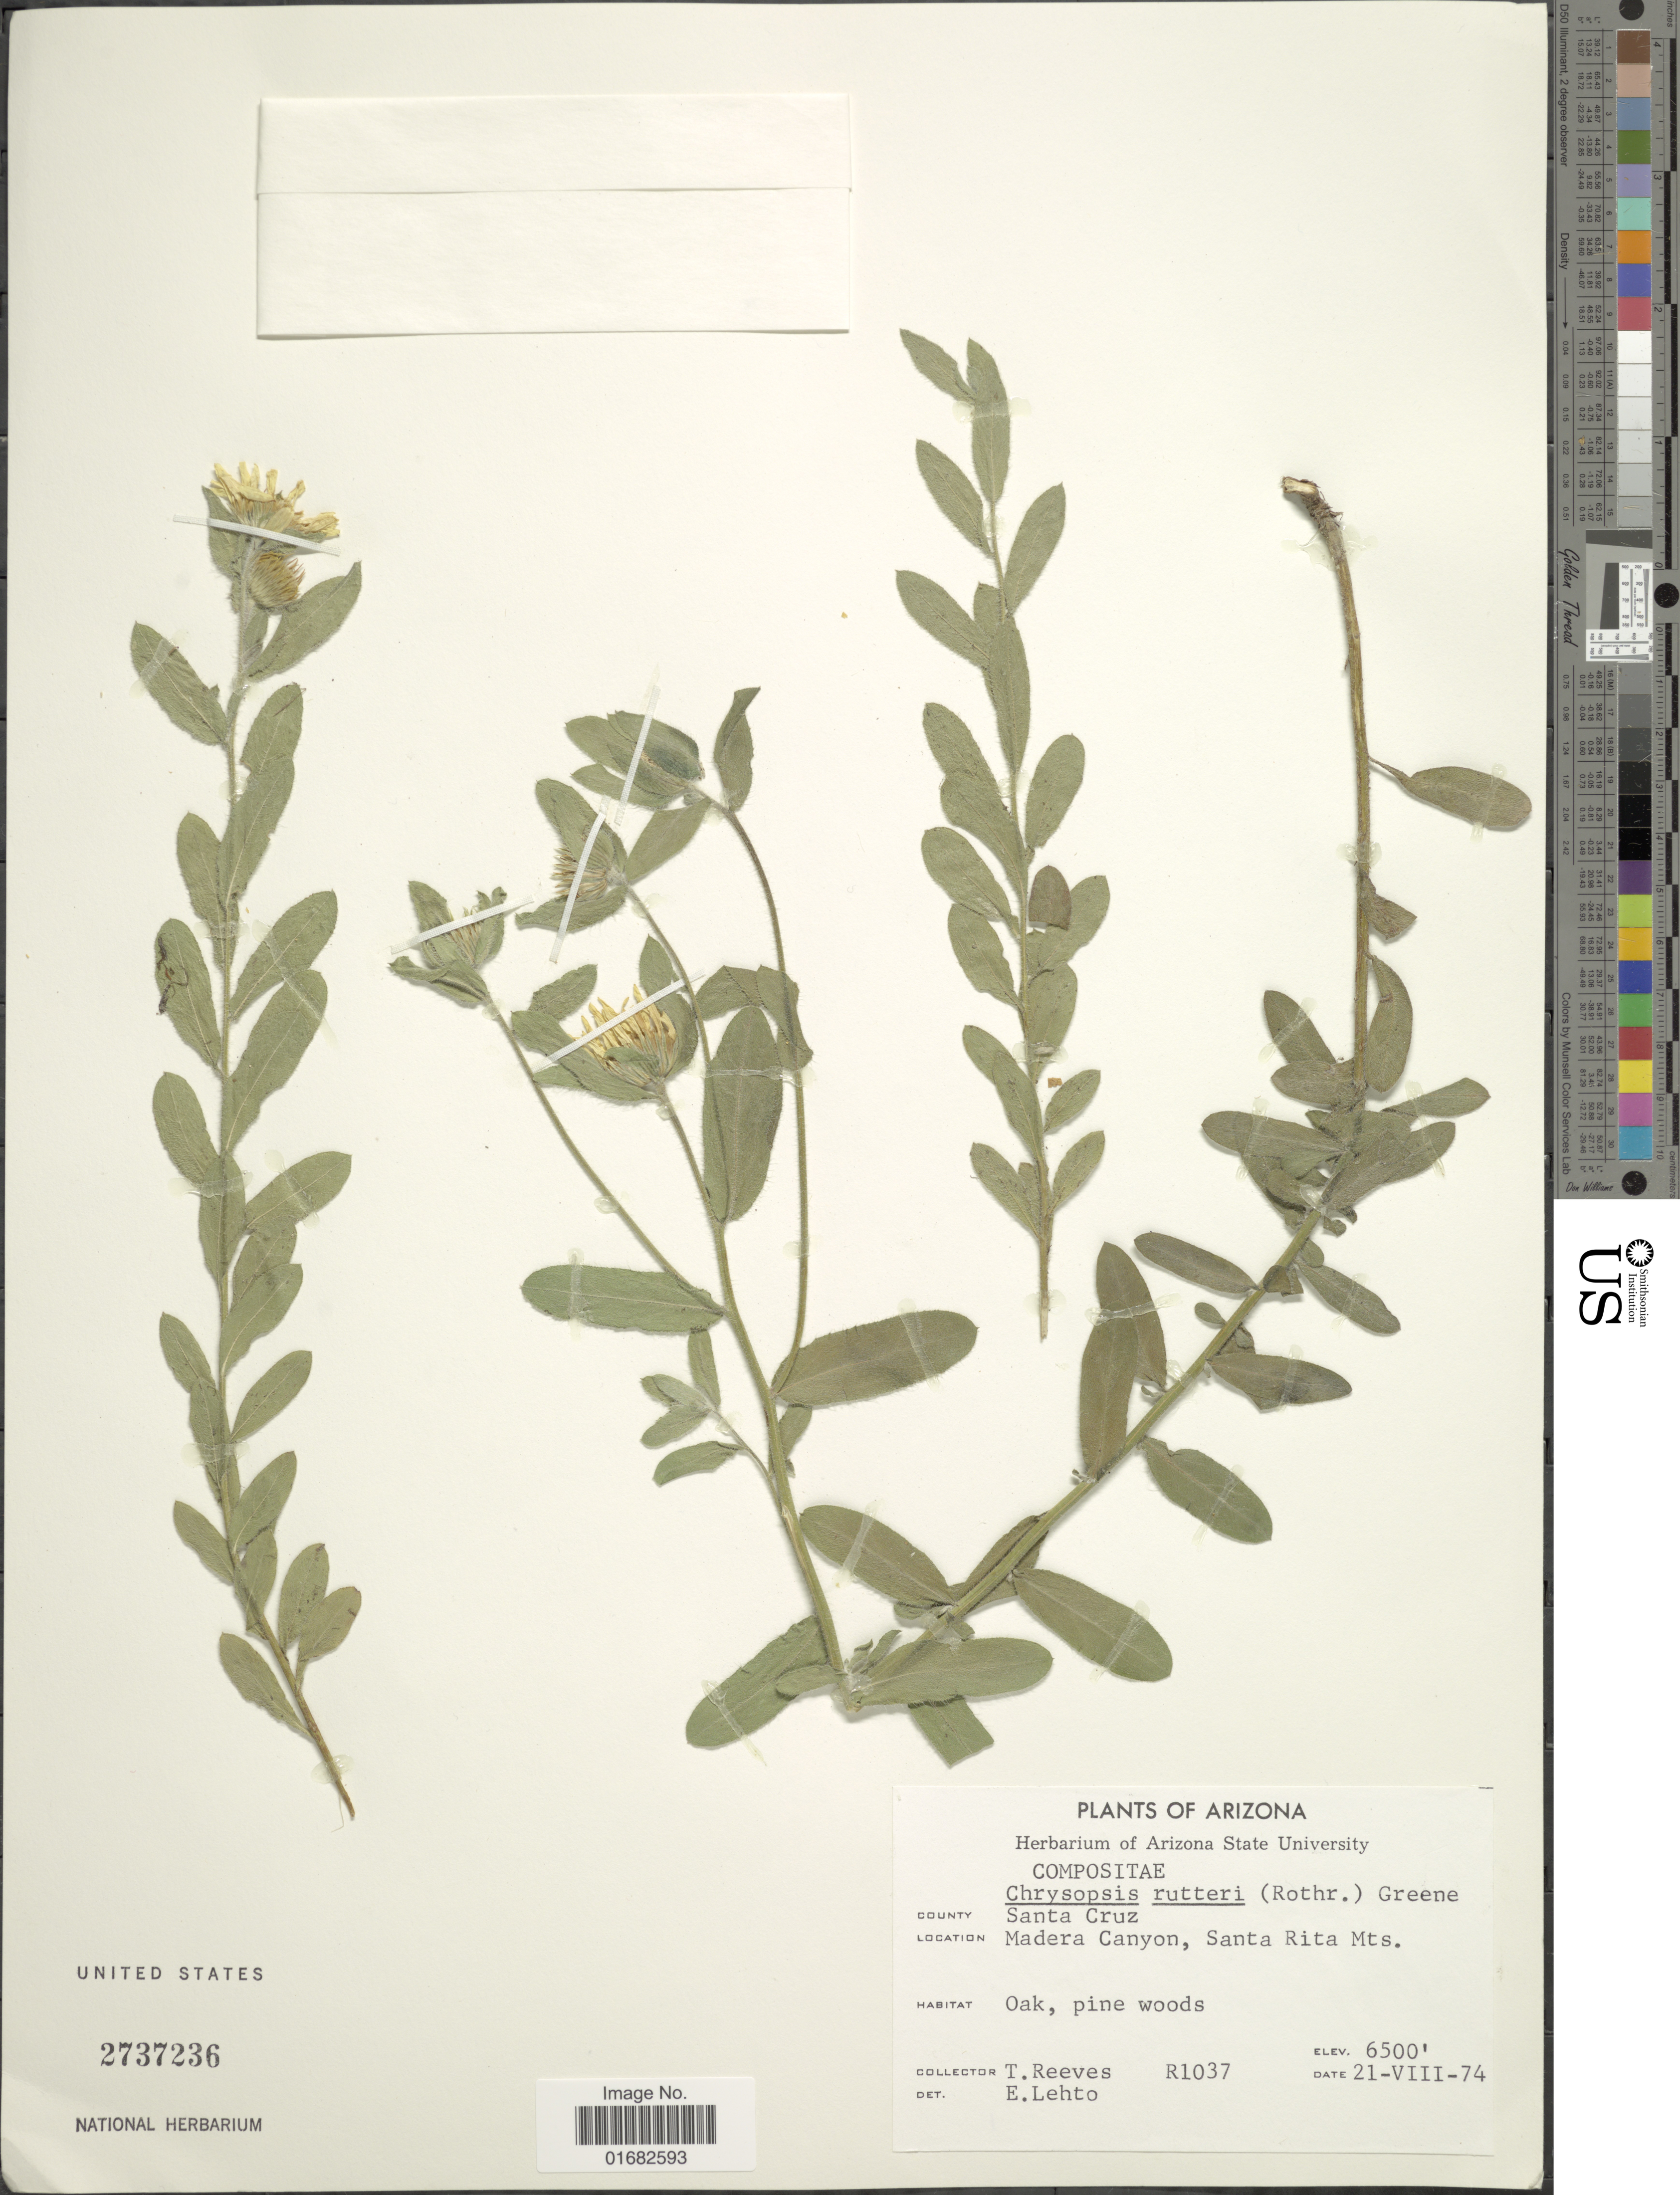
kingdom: Plantae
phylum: Tracheophyta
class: Magnoliopsida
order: Asterales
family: Asteraceae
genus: Heterotheca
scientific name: Heterotheca rutteri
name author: (Rothr.) Shinners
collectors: T. Reeves & E. Lehto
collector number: R1037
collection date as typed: Transcribed d/m/y: 21/8/74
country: United States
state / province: Arizona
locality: Madera Canyon, Santa Rita Mts.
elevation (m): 1981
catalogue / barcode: US 2737236